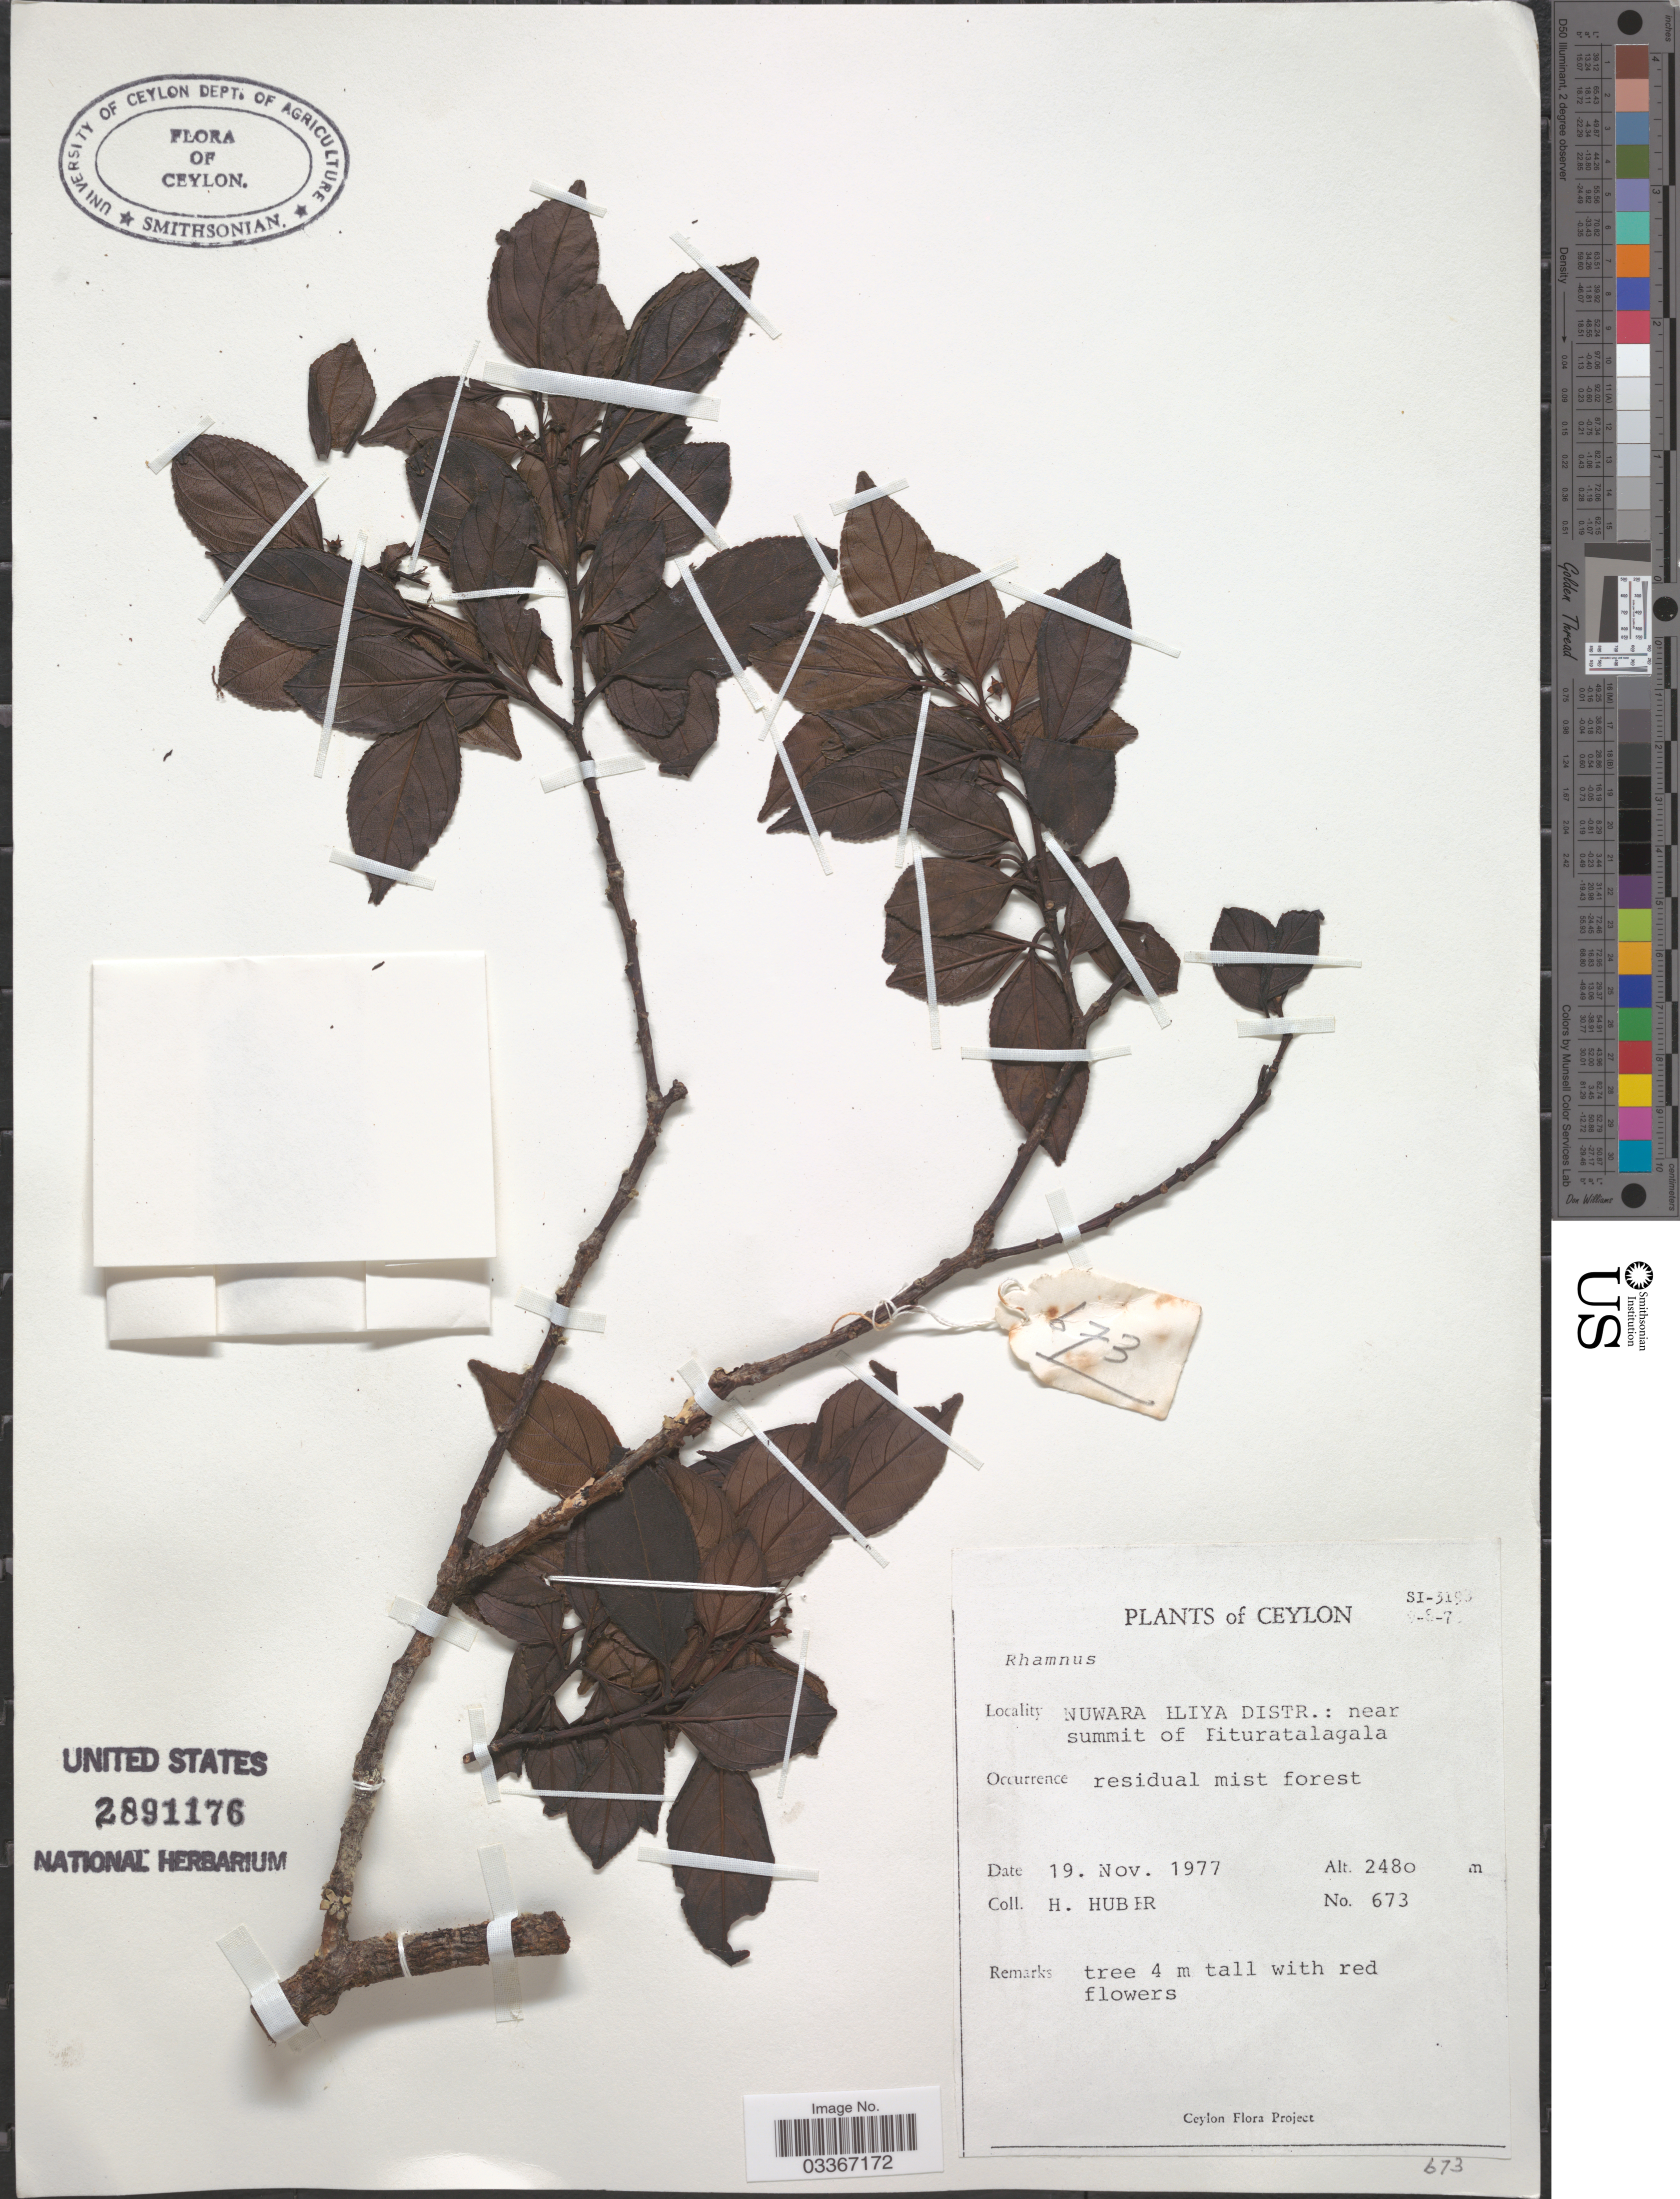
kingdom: Plantae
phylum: Tracheophyta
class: Magnoliopsida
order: Rosales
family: Rhamnaceae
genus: Rhamnus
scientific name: Rhamnus wilsonii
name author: C.K. Schneid. in Sarg.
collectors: H. Huber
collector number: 673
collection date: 1977-11-19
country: Sri Lanka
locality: Ceylon. Nuwara Iliya Distr.: near summit of Pituratalagala.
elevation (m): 2480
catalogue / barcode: US 2891176